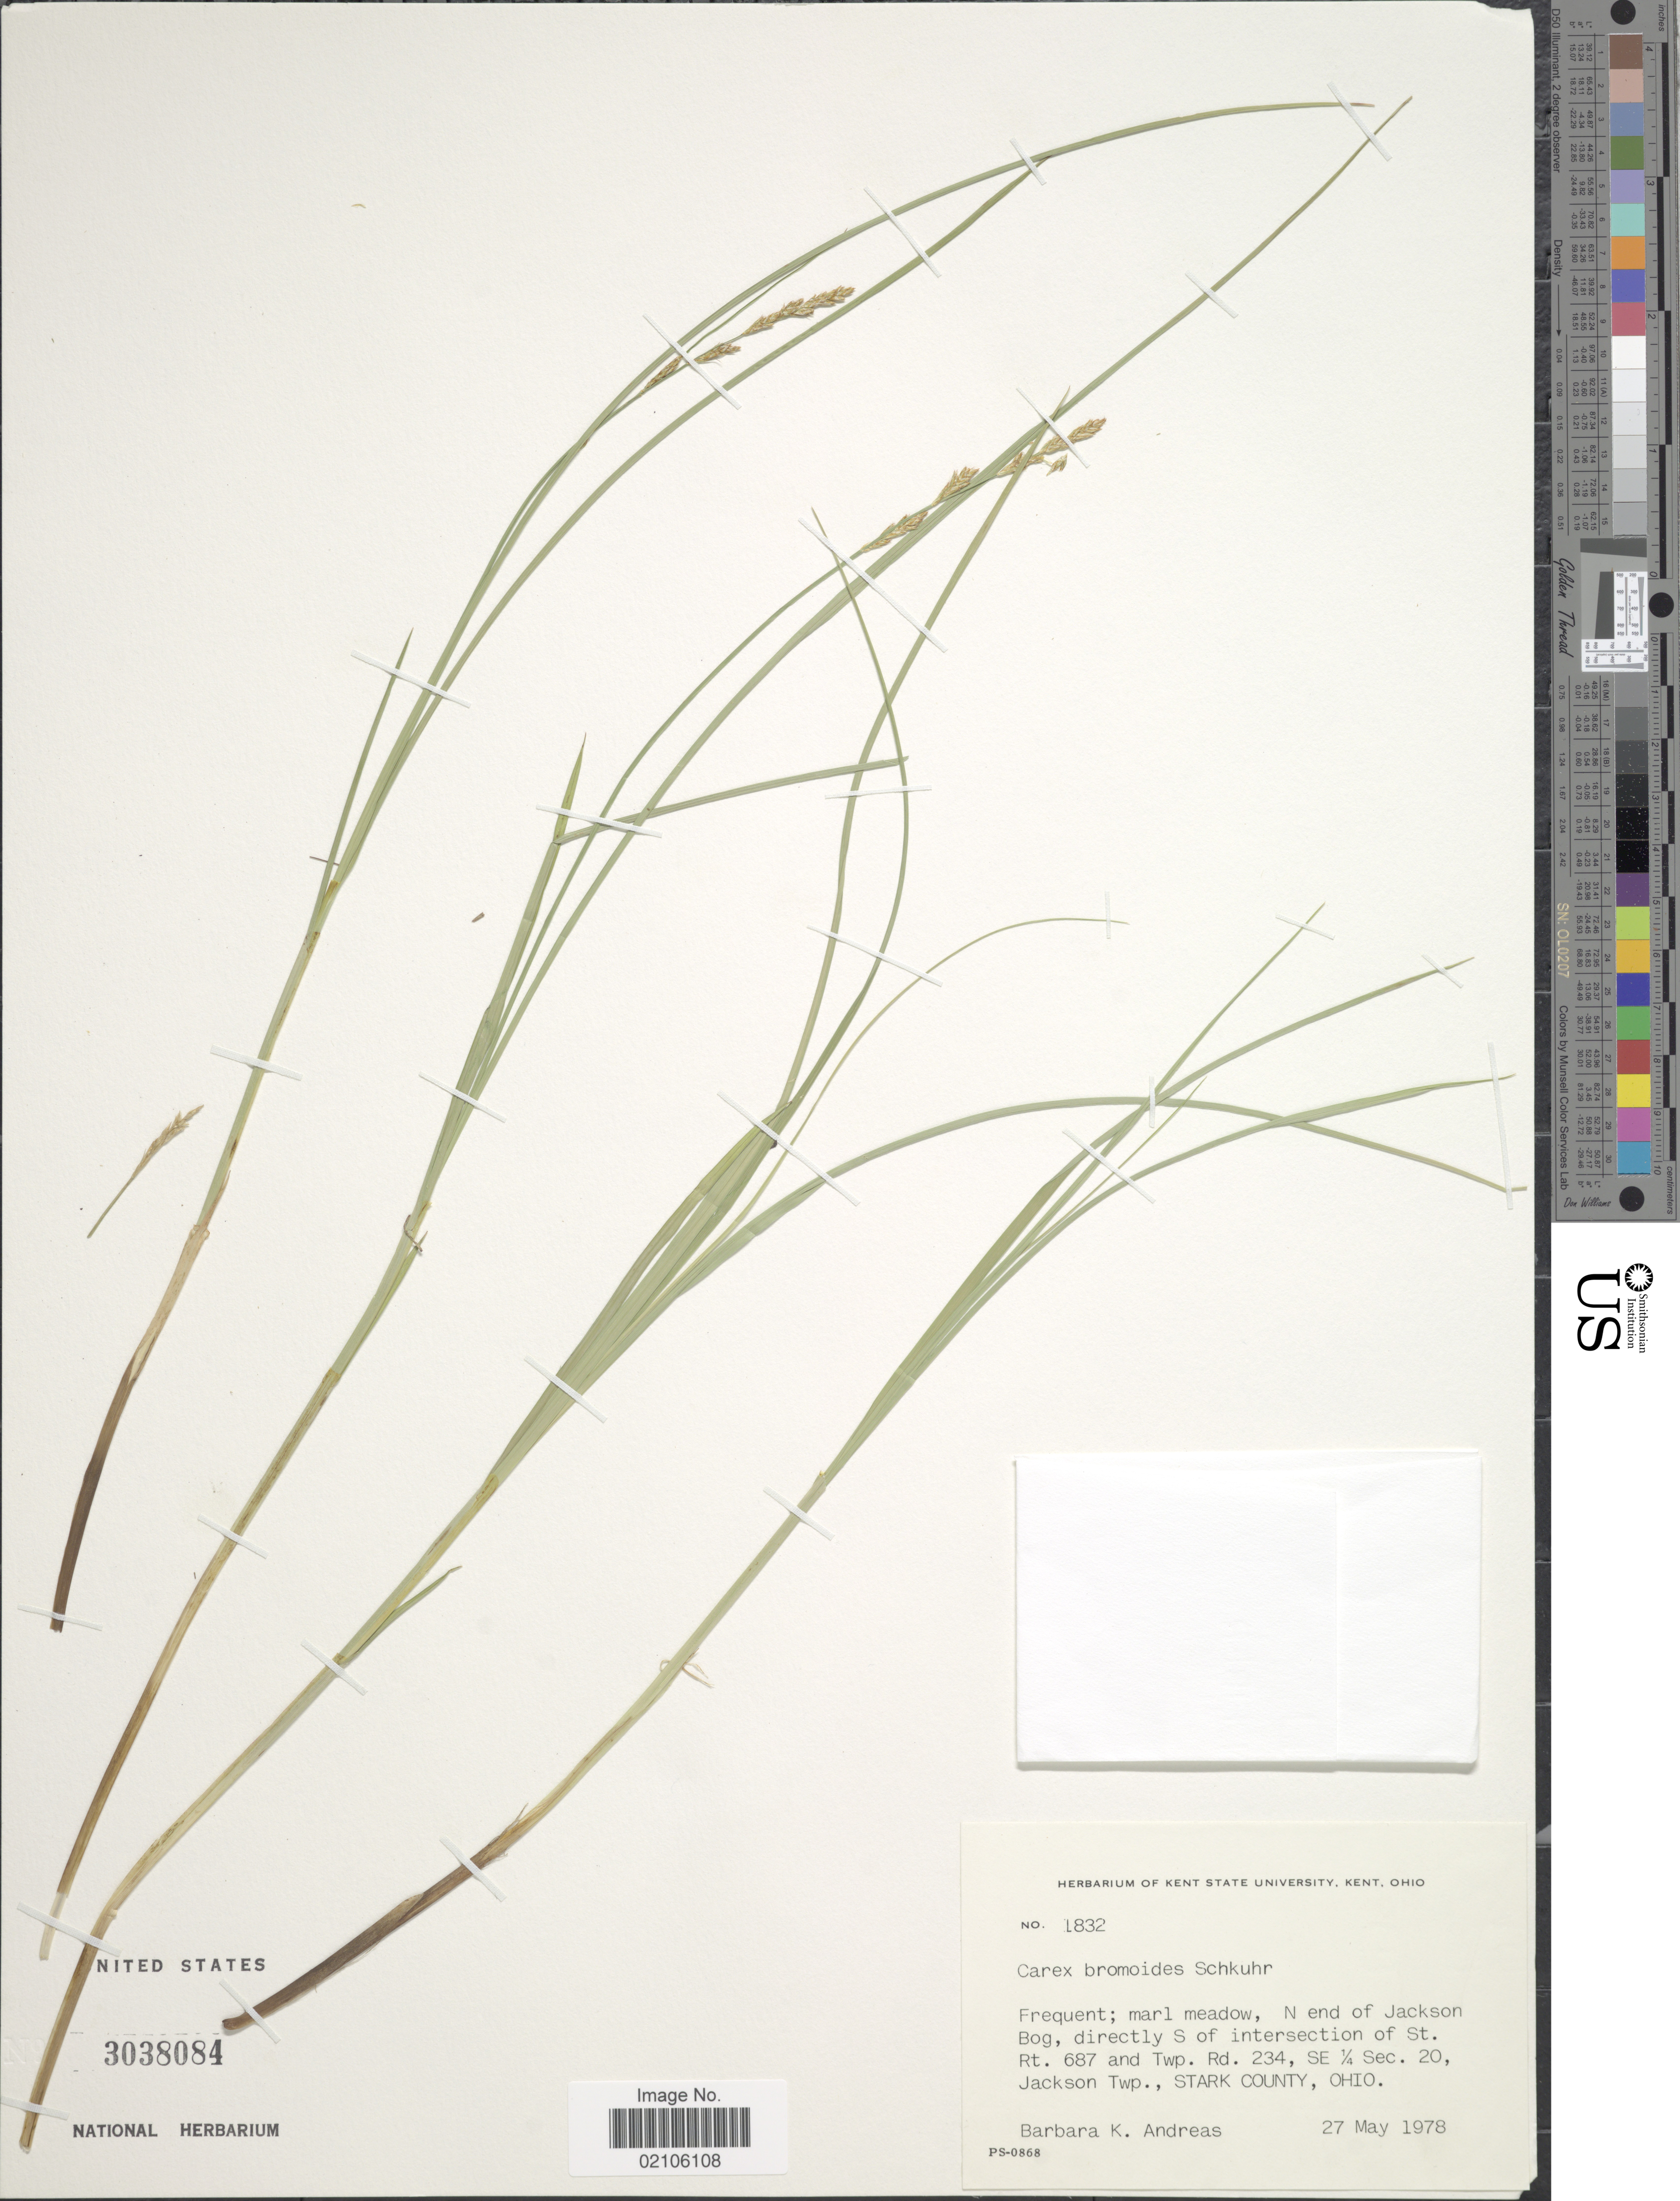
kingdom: Plantae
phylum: Tracheophyta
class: Liliopsida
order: Poales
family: Cyperaceae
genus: Carex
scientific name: Carex bromoides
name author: Willd.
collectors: B. Andreas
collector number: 1832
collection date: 1978-05-27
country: United States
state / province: Ohio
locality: Frequent; marl meadow, N end of Jackson Bog, directly S of intersection of St. Rt 687 and Twp Rd. 234, SE ¼ Sec. 20, Jackson Twp., Stark County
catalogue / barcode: US 3038084